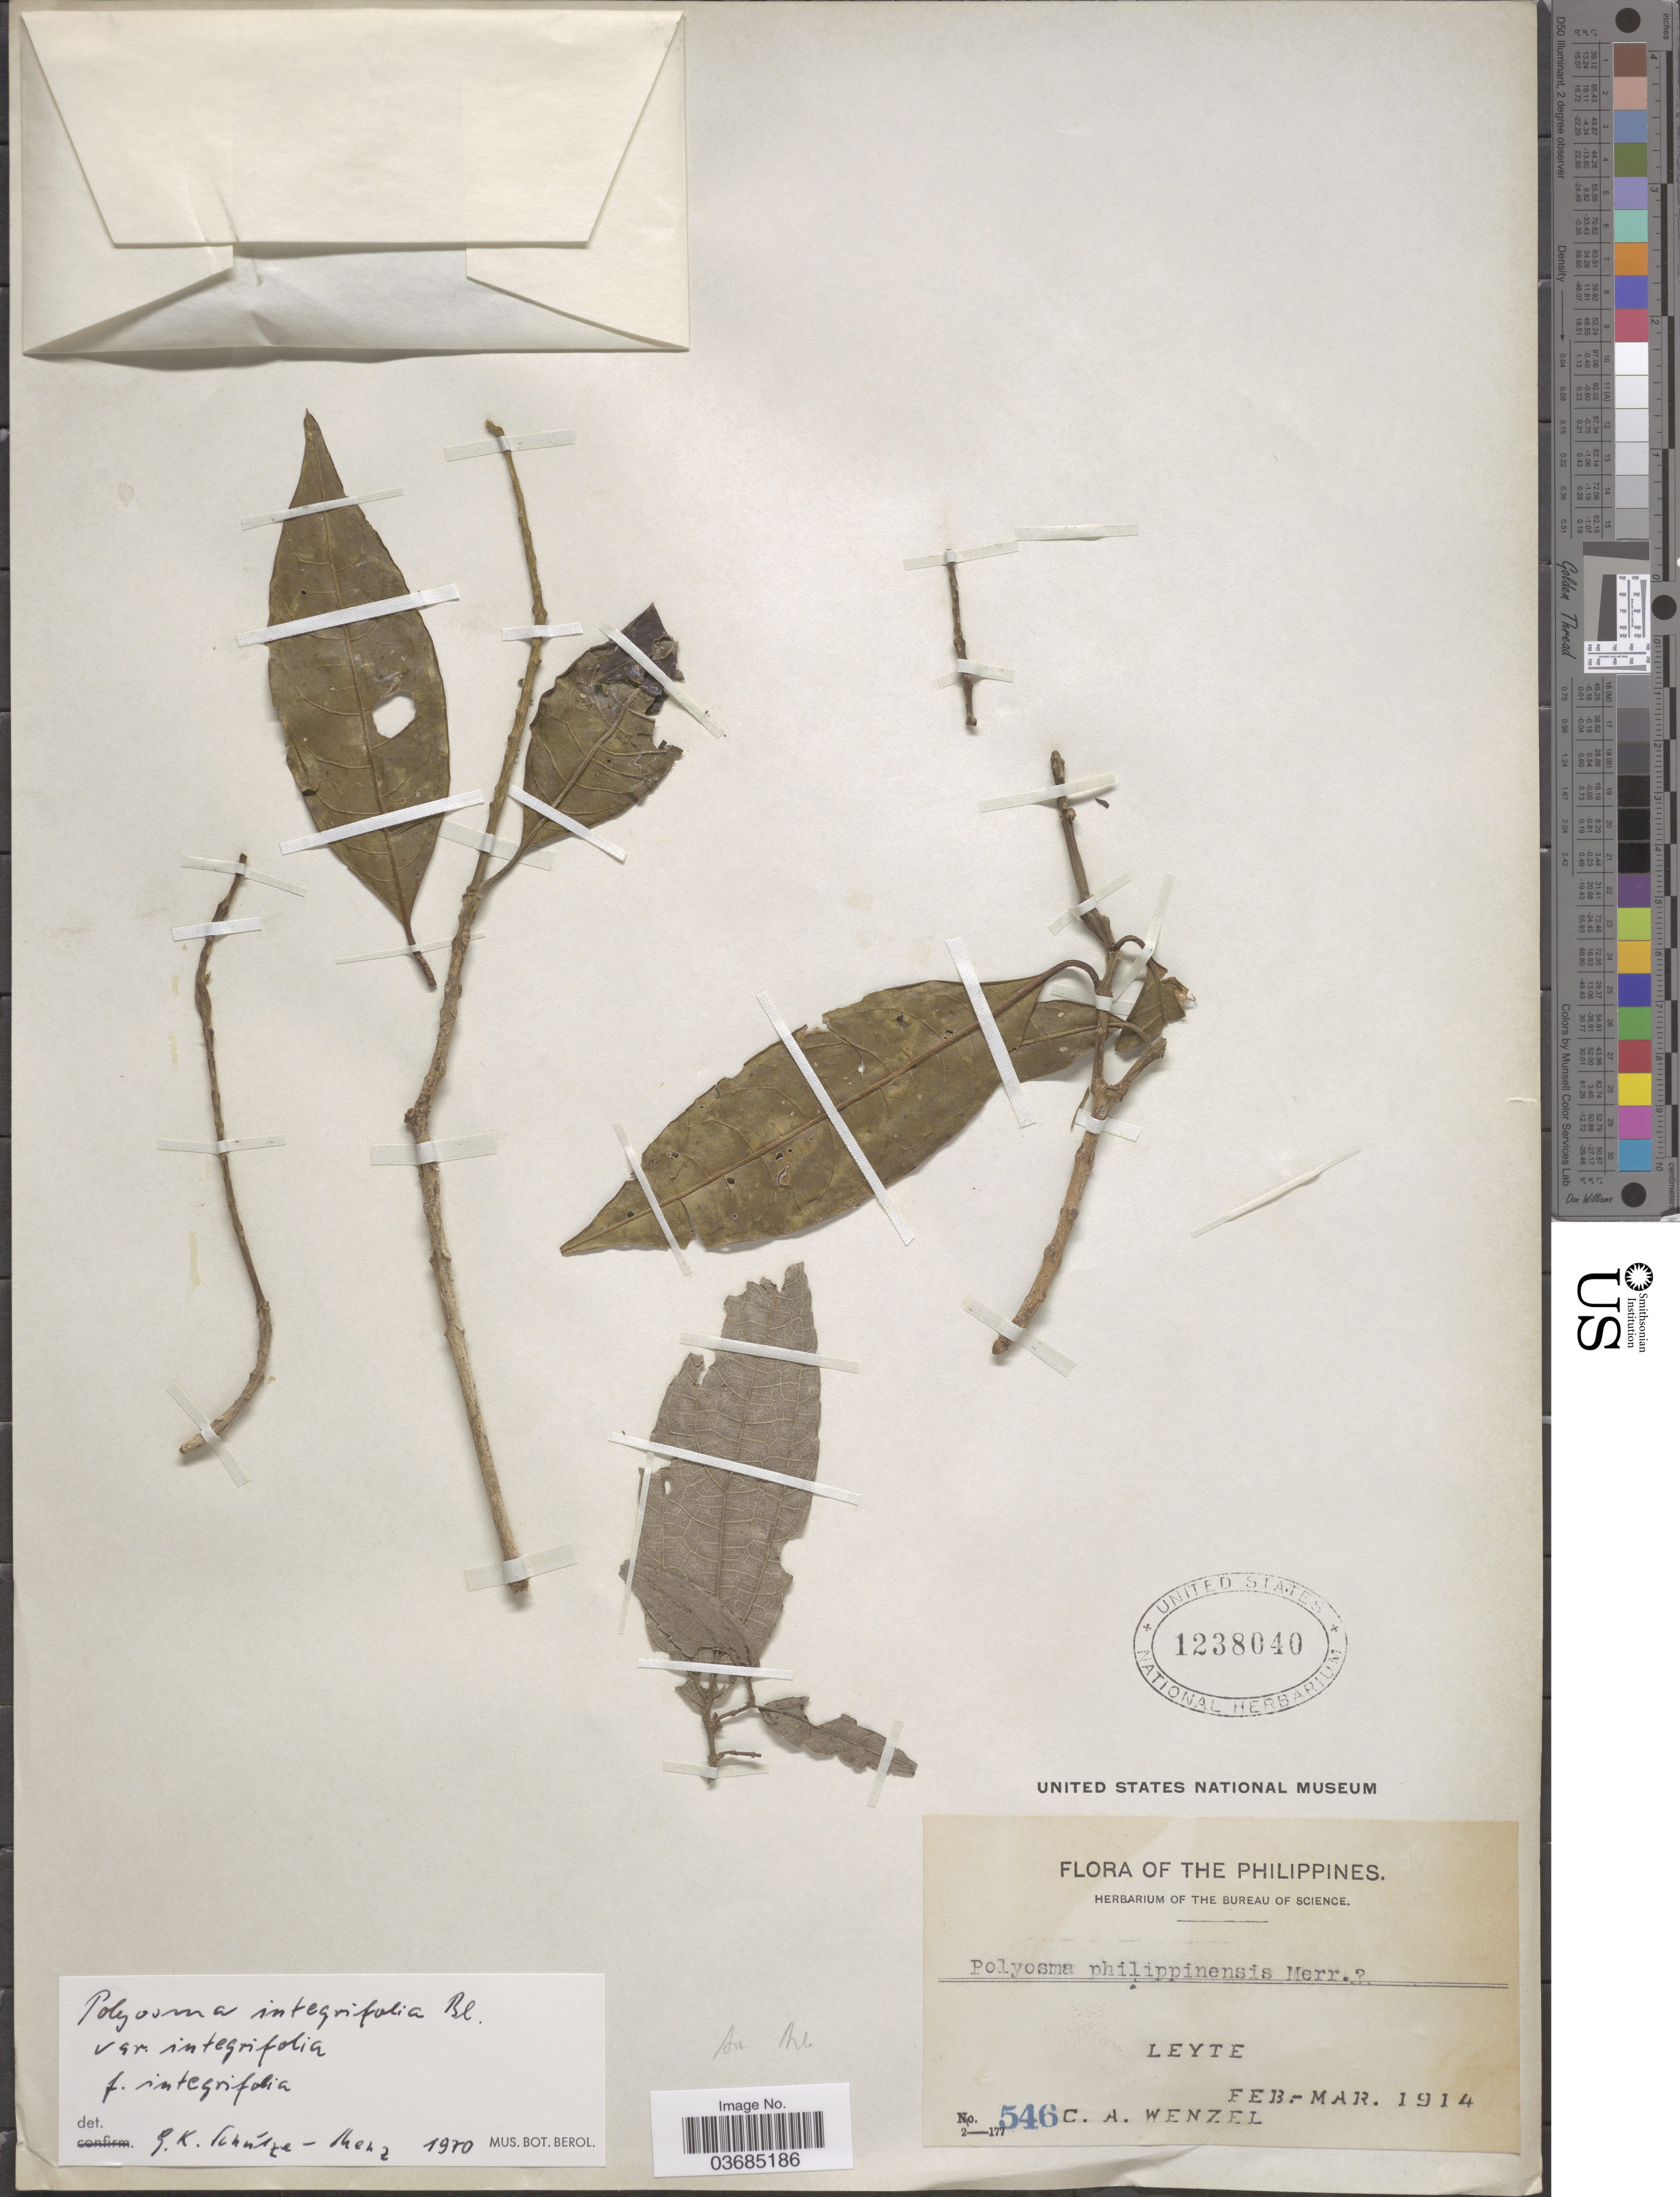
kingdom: Plantae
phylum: Tracheophyta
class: Magnoliopsida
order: Escalloniales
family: Escalloniaceae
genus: Polyosma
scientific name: Polyosma integrifolia var. integrifolia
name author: Blume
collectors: C. Wenzel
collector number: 546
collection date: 1914-02/1914-03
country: Philippines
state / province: Eastern Visayas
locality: Leyte.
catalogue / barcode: US 1238040